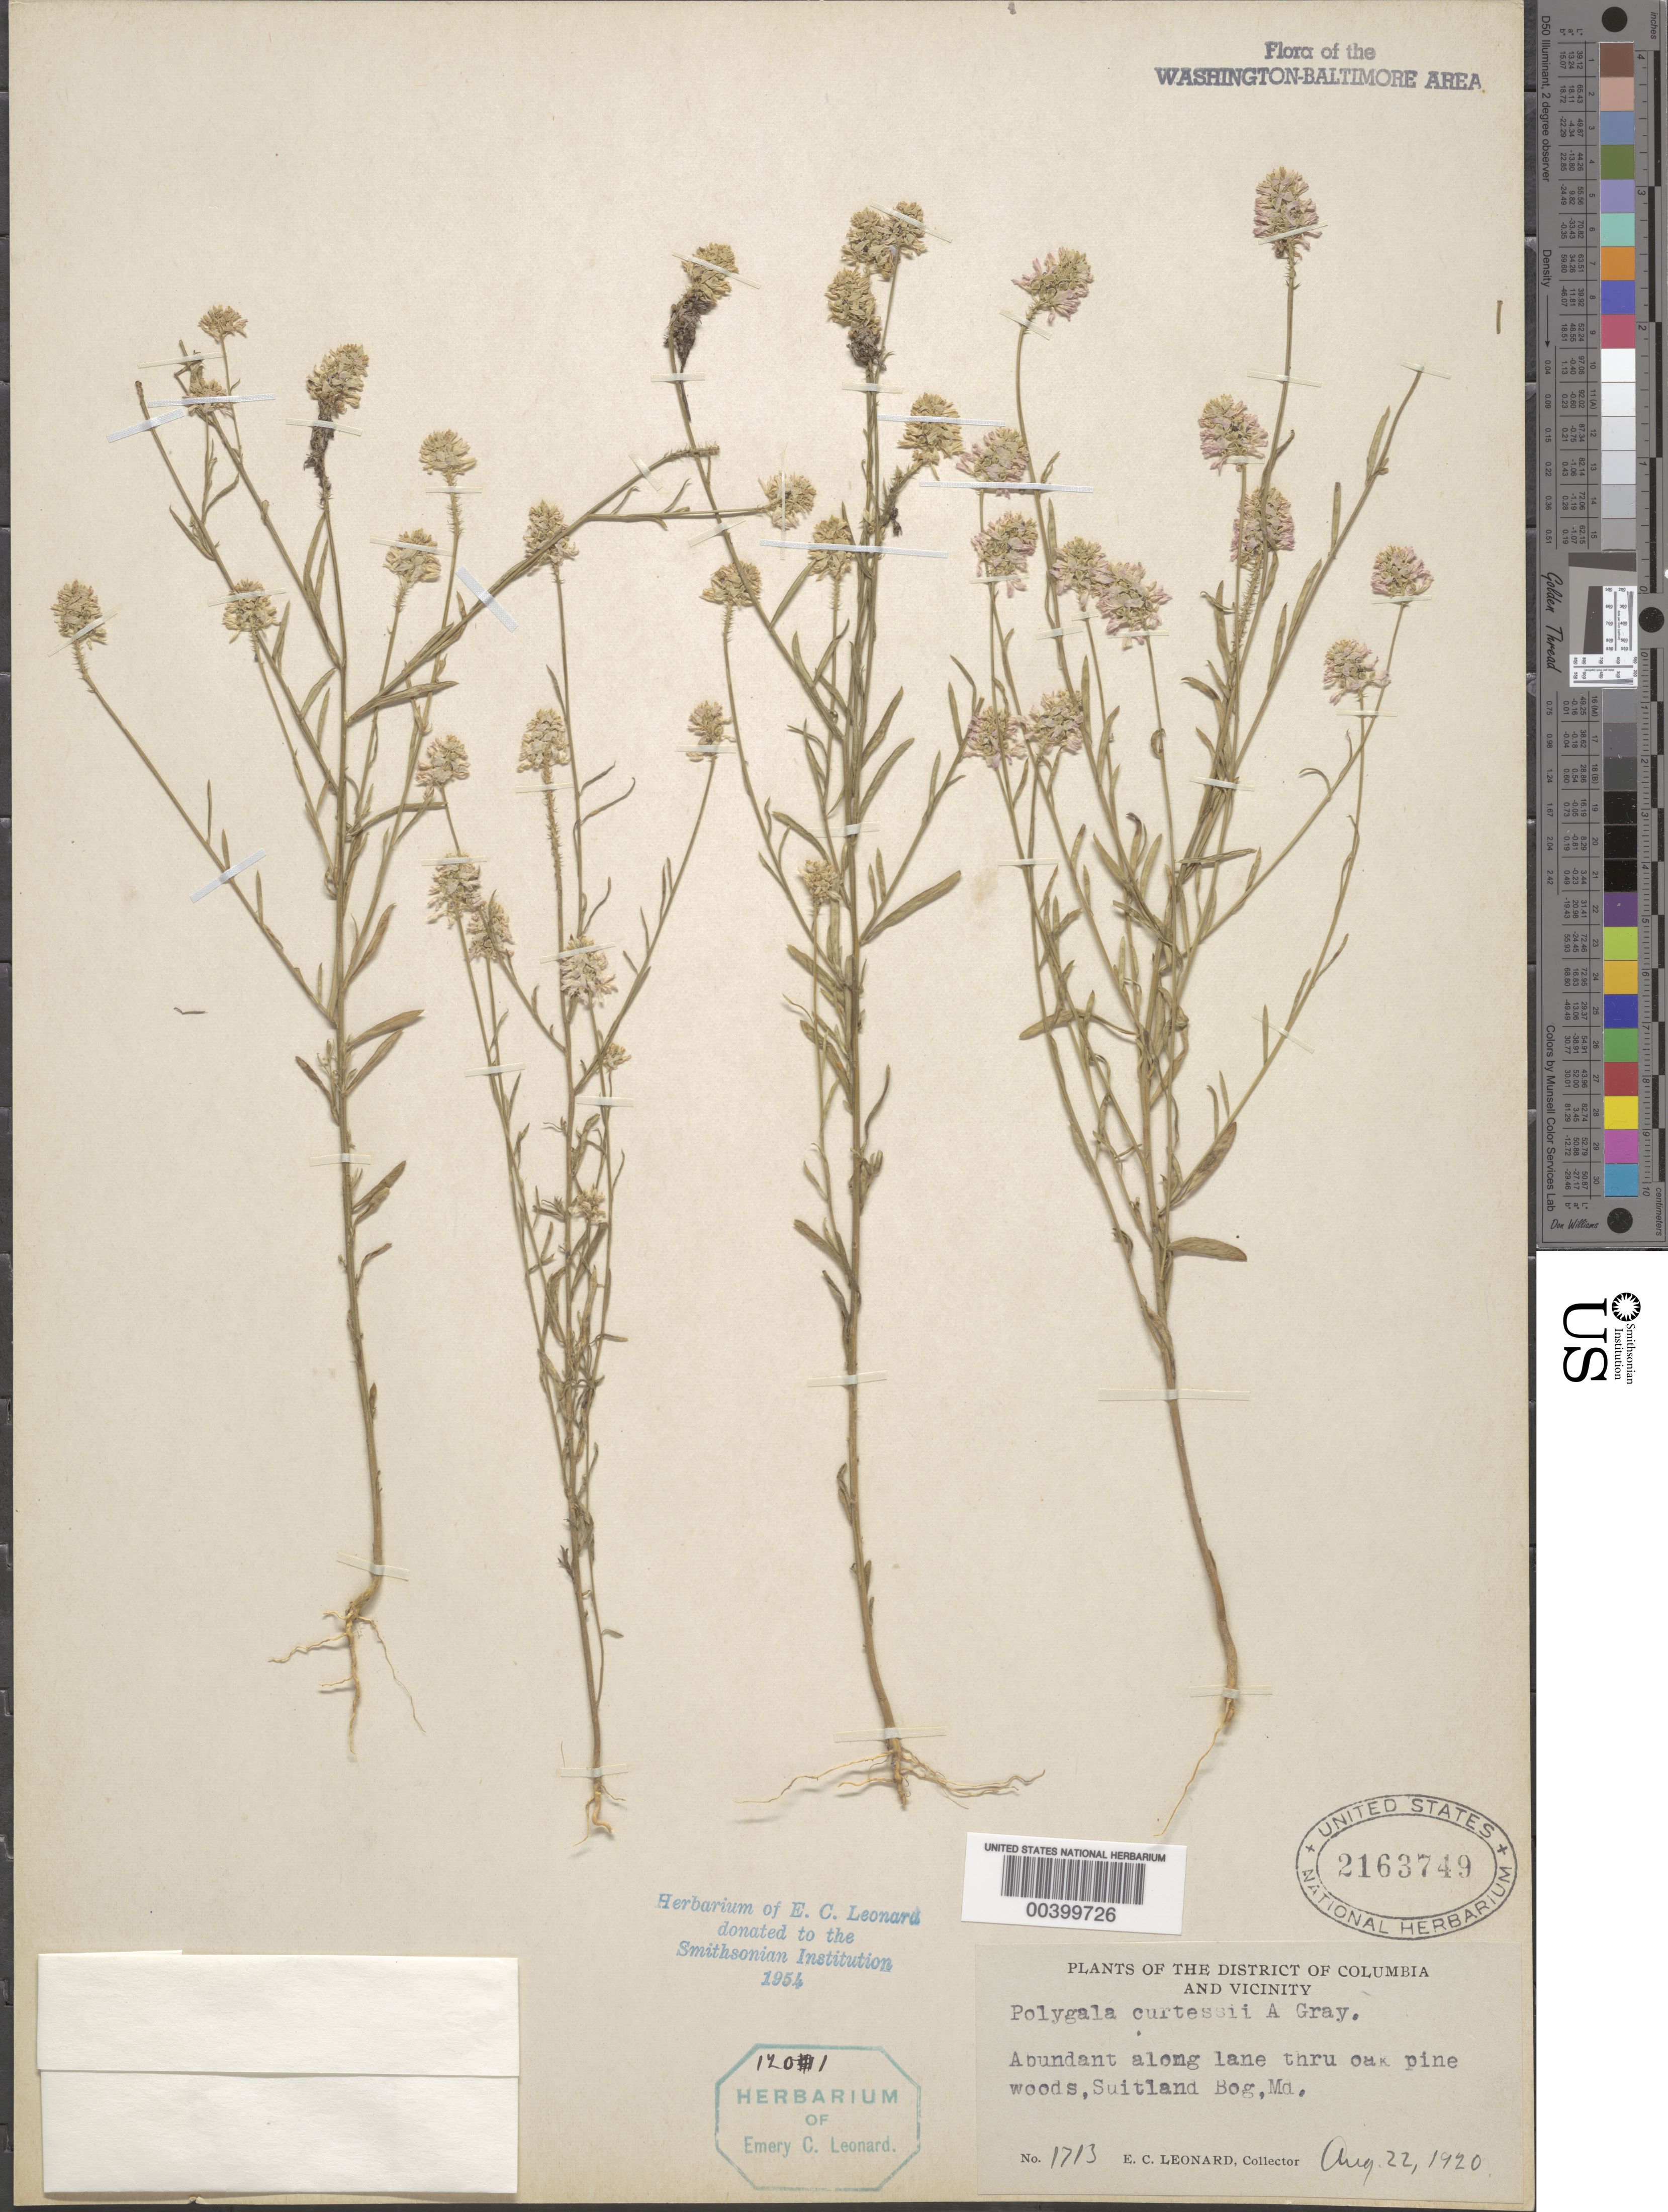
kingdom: Plantae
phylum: Tracheophyta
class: Magnoliopsida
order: Fabales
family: Polygalaceae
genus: Polygala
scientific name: Polygala curtissii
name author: A. Gray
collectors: E. C. Leonard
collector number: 1713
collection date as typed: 22 Aug 1920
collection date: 1920-08-22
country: United States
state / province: Maryland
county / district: Prince George's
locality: Suitland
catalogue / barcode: US 2163749